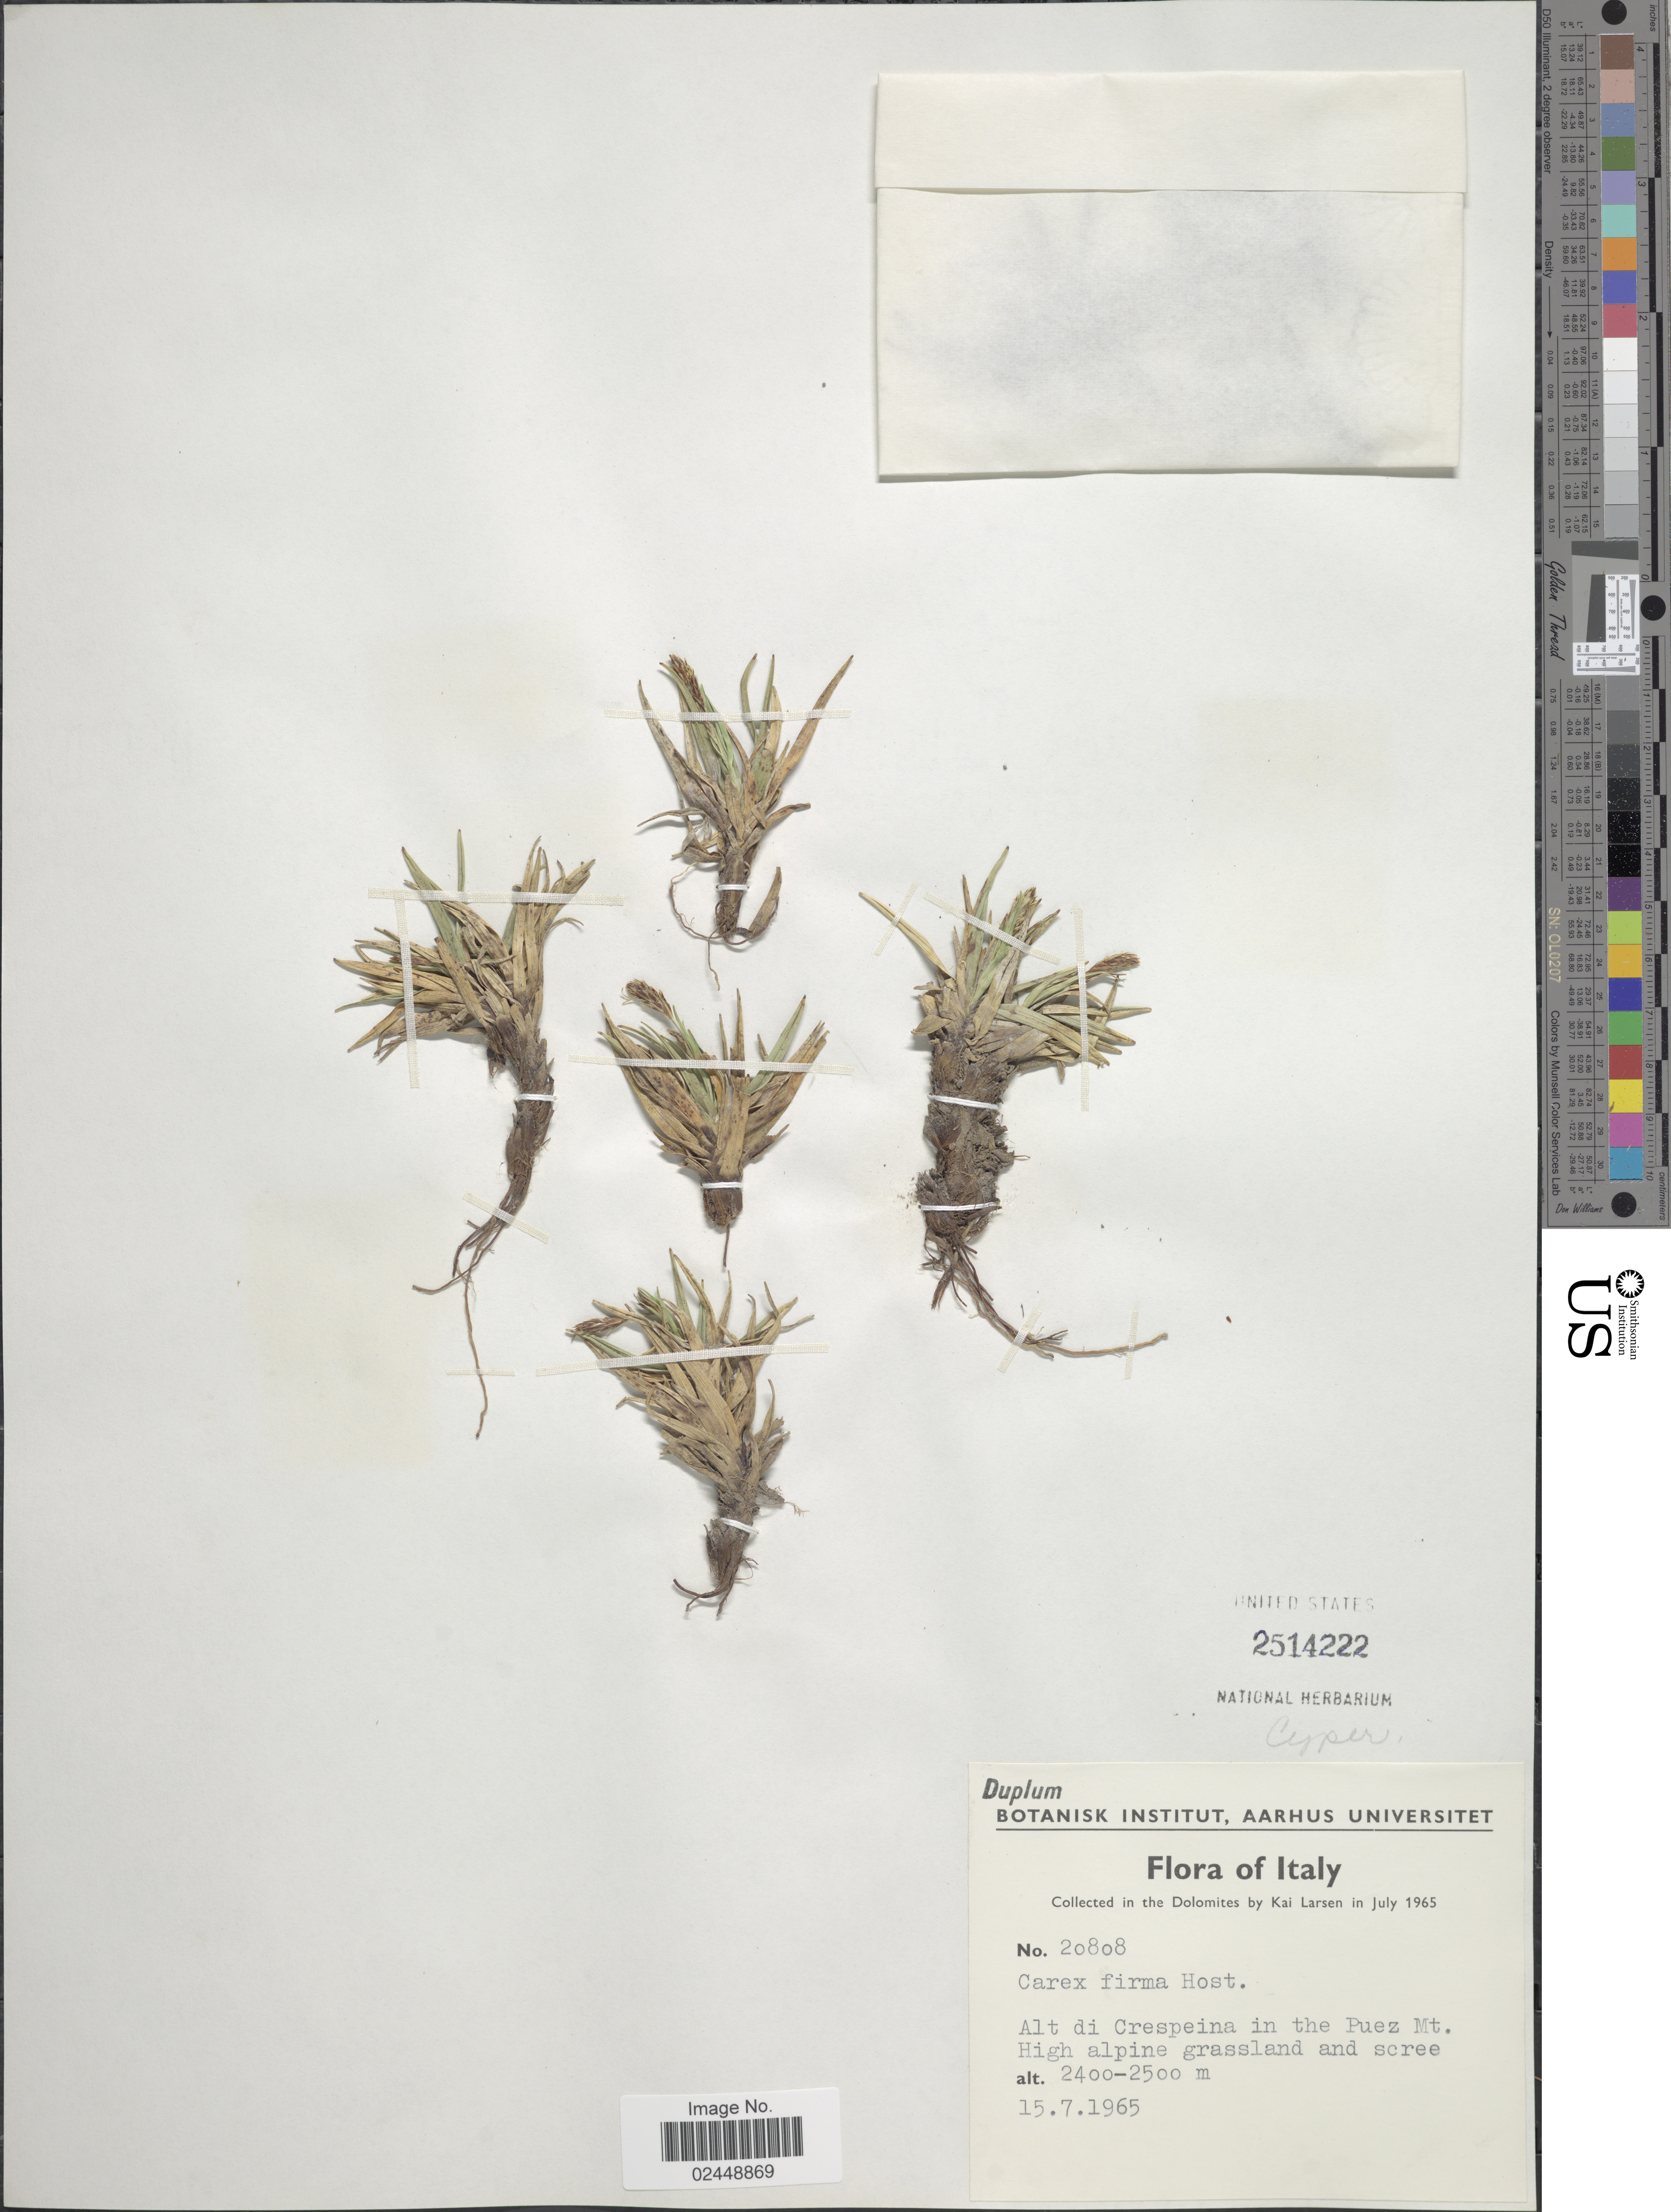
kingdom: Plantae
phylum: Tracheophyta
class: Liliopsida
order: Poales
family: Cyperaceae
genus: Carex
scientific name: Carex firma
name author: Host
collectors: K. Larsen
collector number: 20808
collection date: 1965-07-15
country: Italy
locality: Alt di Crespeina in the Puez Mt. High alpine grassland and scree, Dolomites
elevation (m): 2400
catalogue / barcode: US 2514222